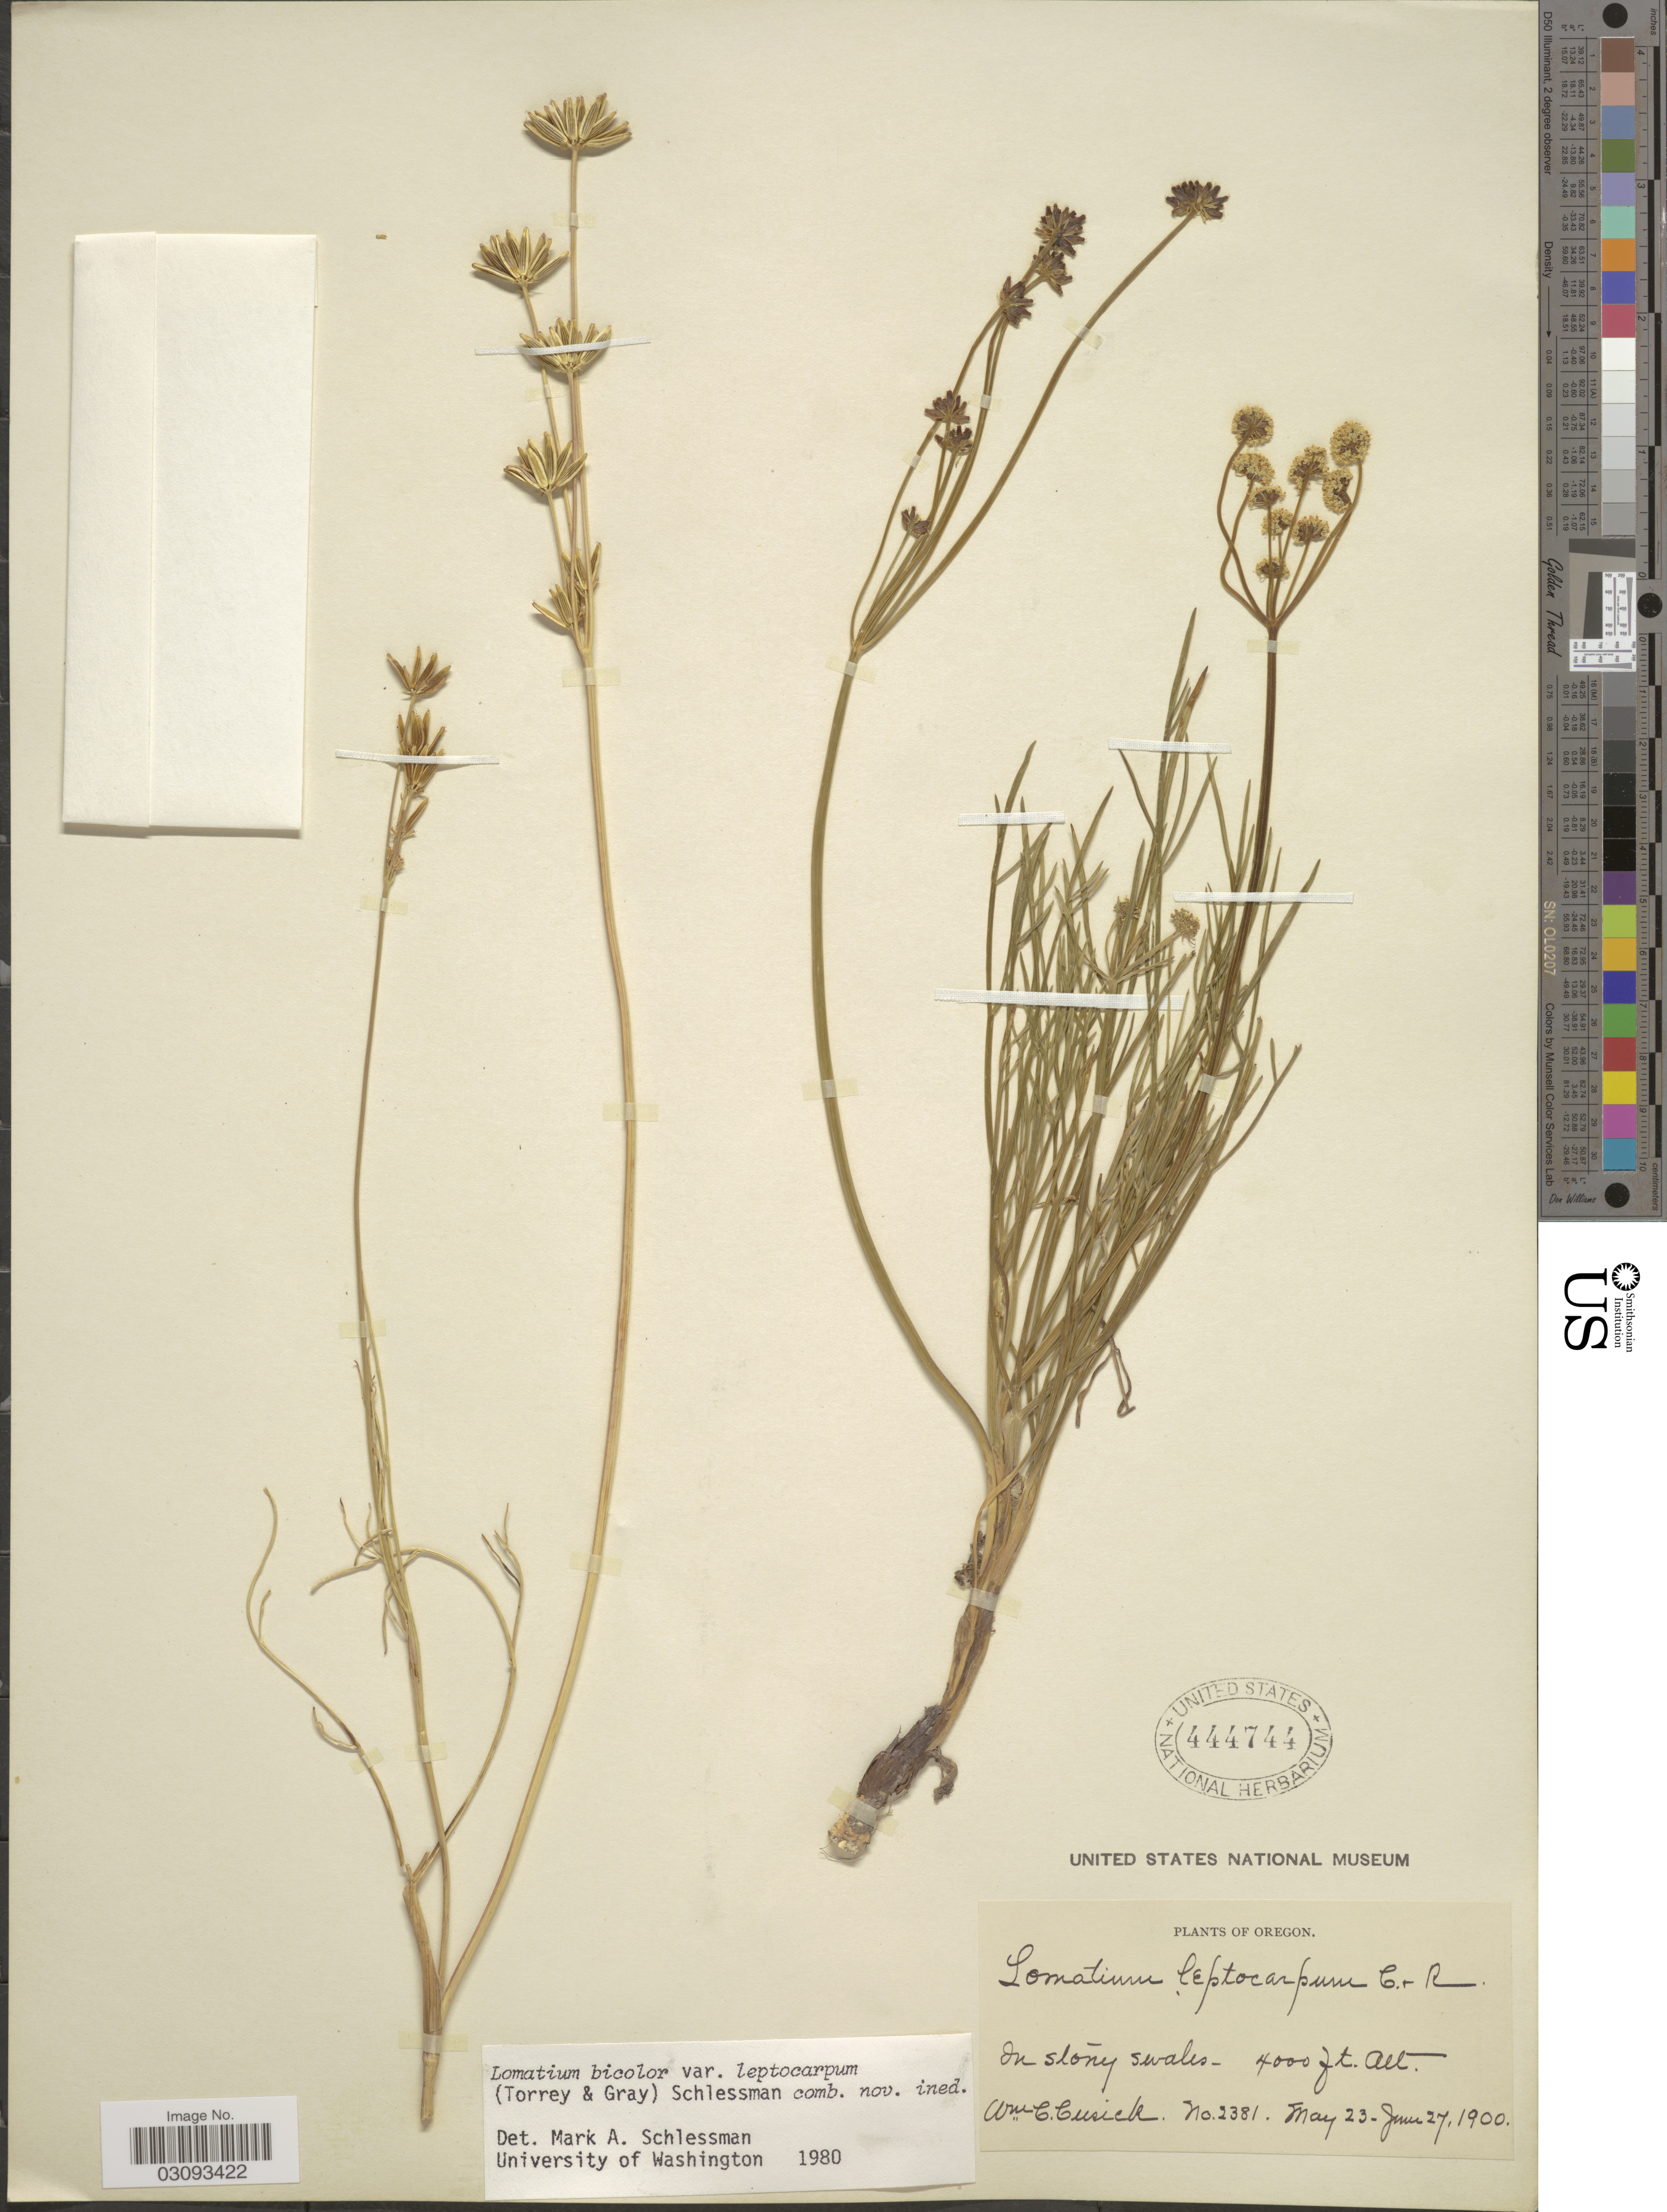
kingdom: Plantae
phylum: Tracheophyta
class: Magnoliopsida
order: Apiales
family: Apiaceae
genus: Lomatium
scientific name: Lomatium bicolor var. leptocarpum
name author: (Torr. & A. Gray) Schlessman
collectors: W. C. Cusick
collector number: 2381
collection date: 1900-05-23/1900-06-27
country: United States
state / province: Oregon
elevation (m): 1219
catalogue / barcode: US 444744